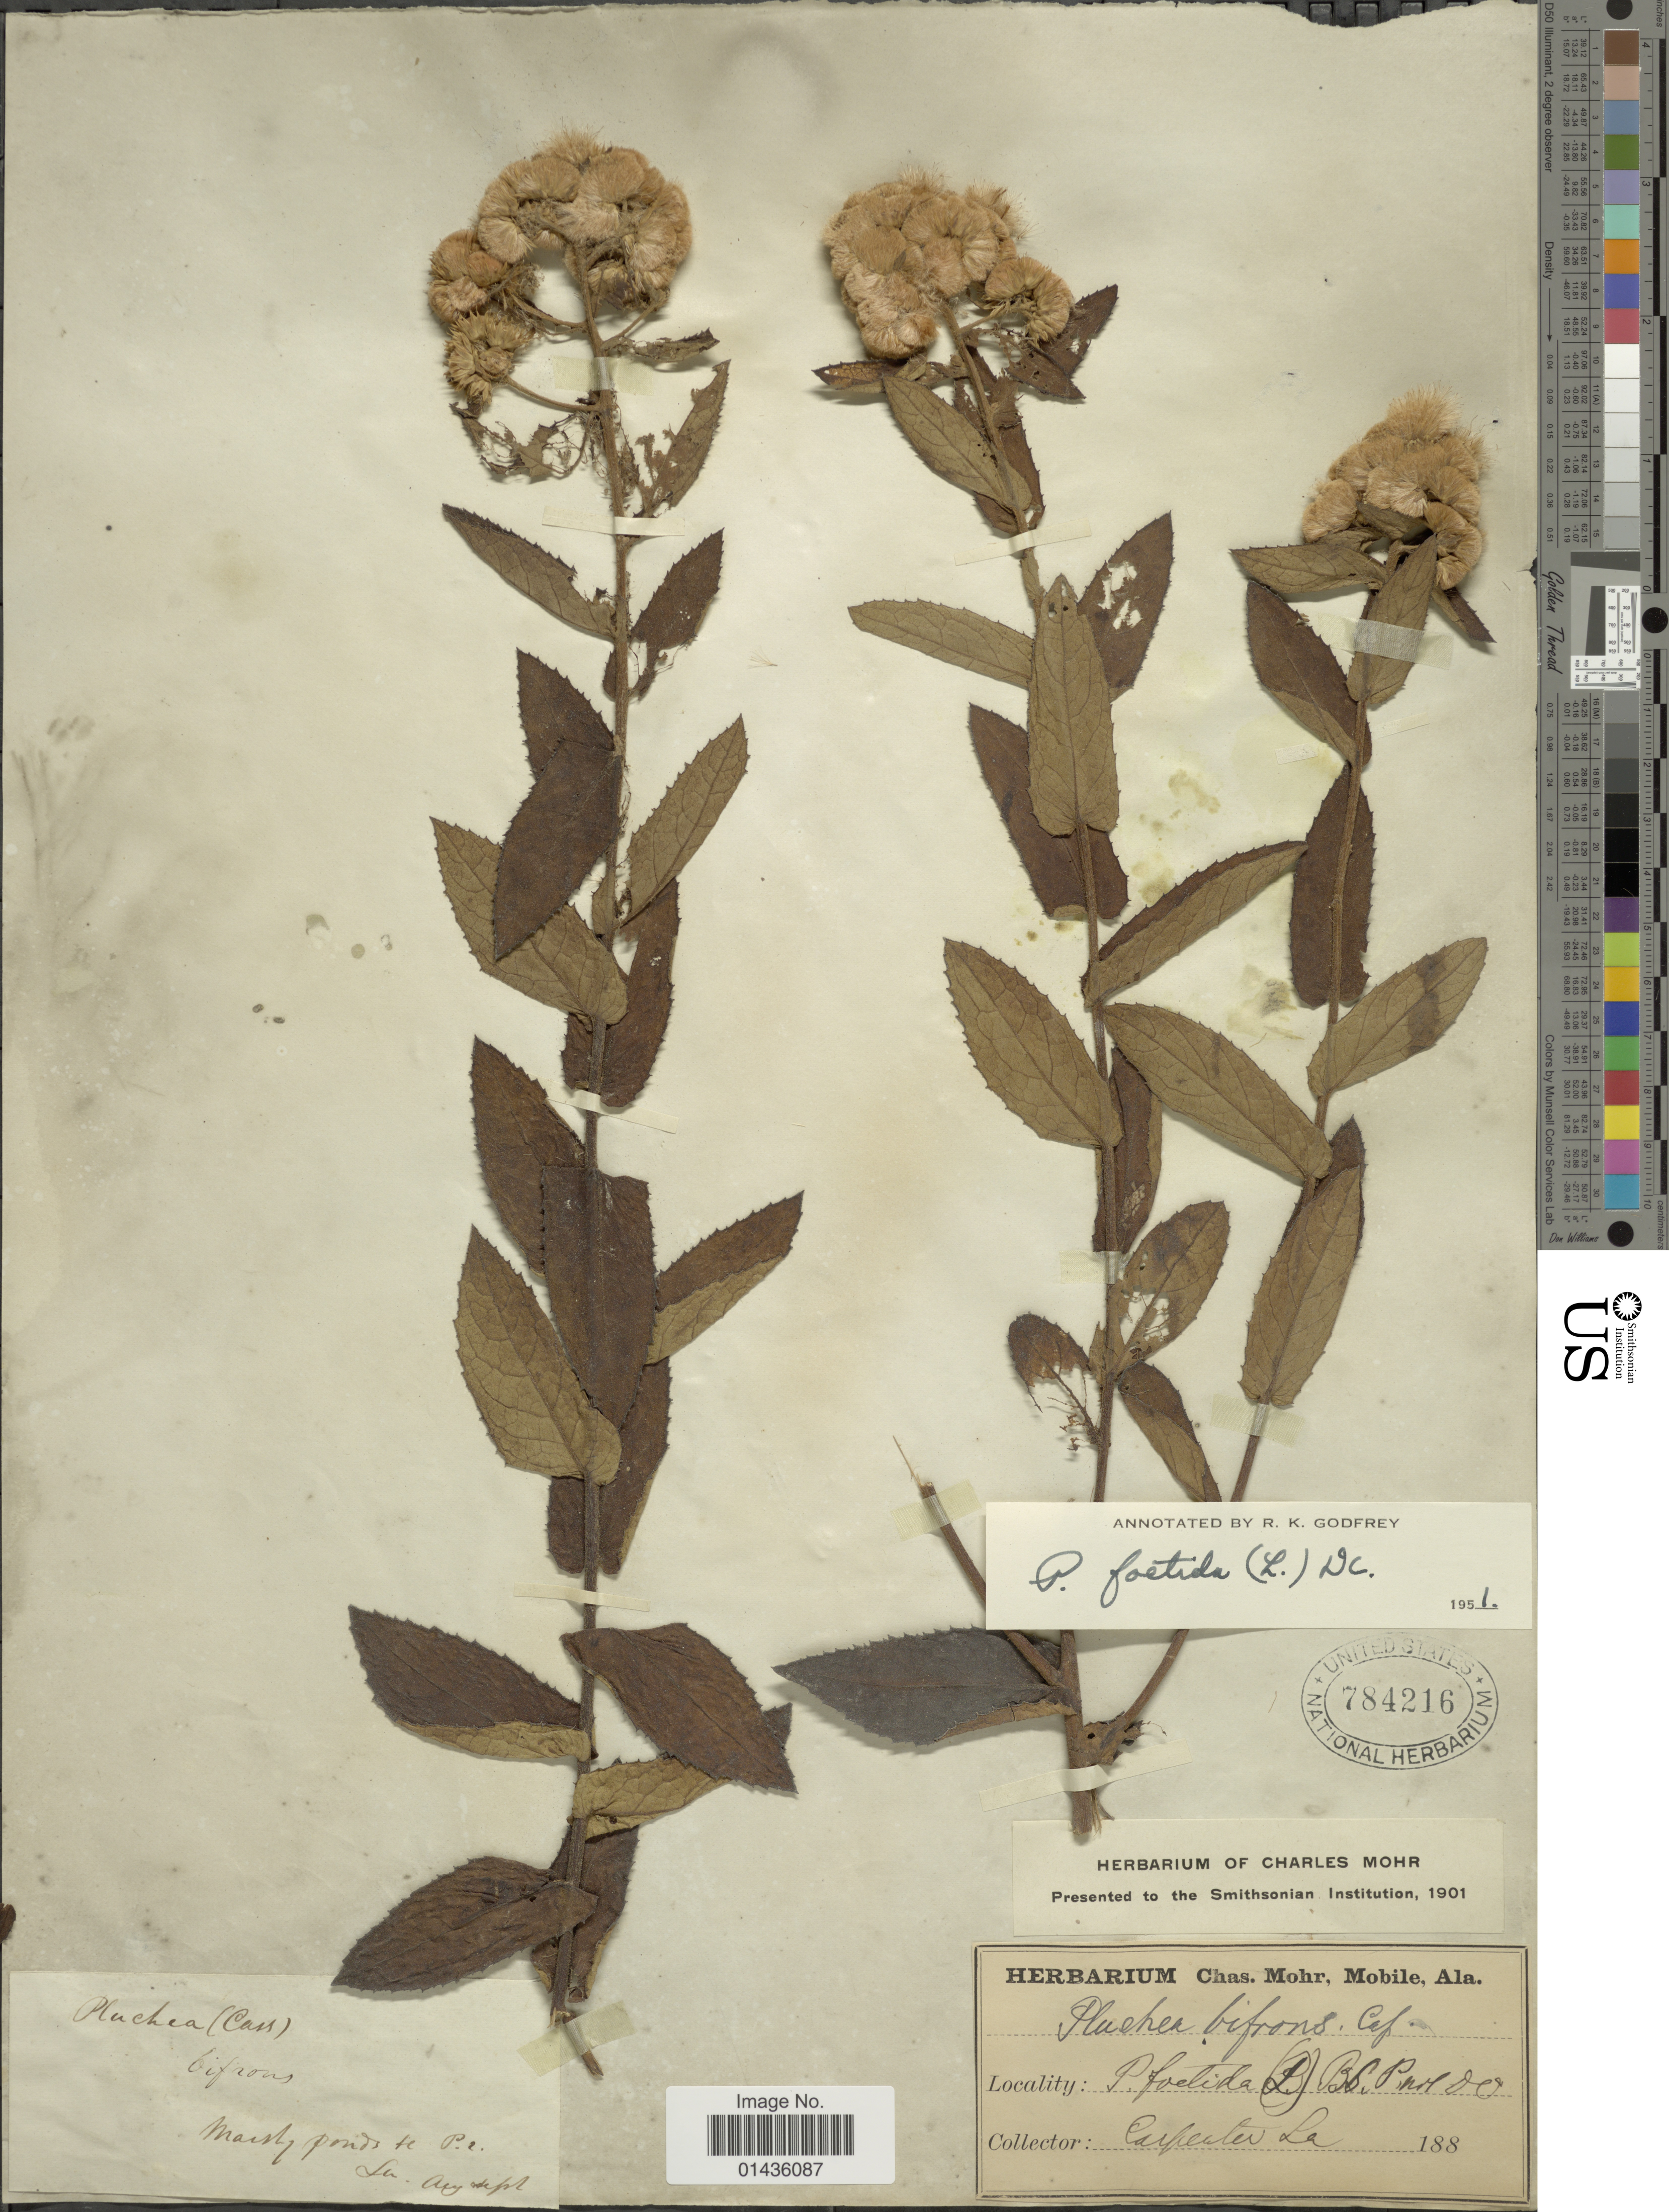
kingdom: Plantae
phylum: Tracheophyta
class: Magnoliopsida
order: Asterales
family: Asteraceae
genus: Pluchea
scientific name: Pluchea foetida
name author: (L.) DC.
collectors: -. Carpenter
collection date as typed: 188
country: United States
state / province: Louisiana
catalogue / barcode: US 784216